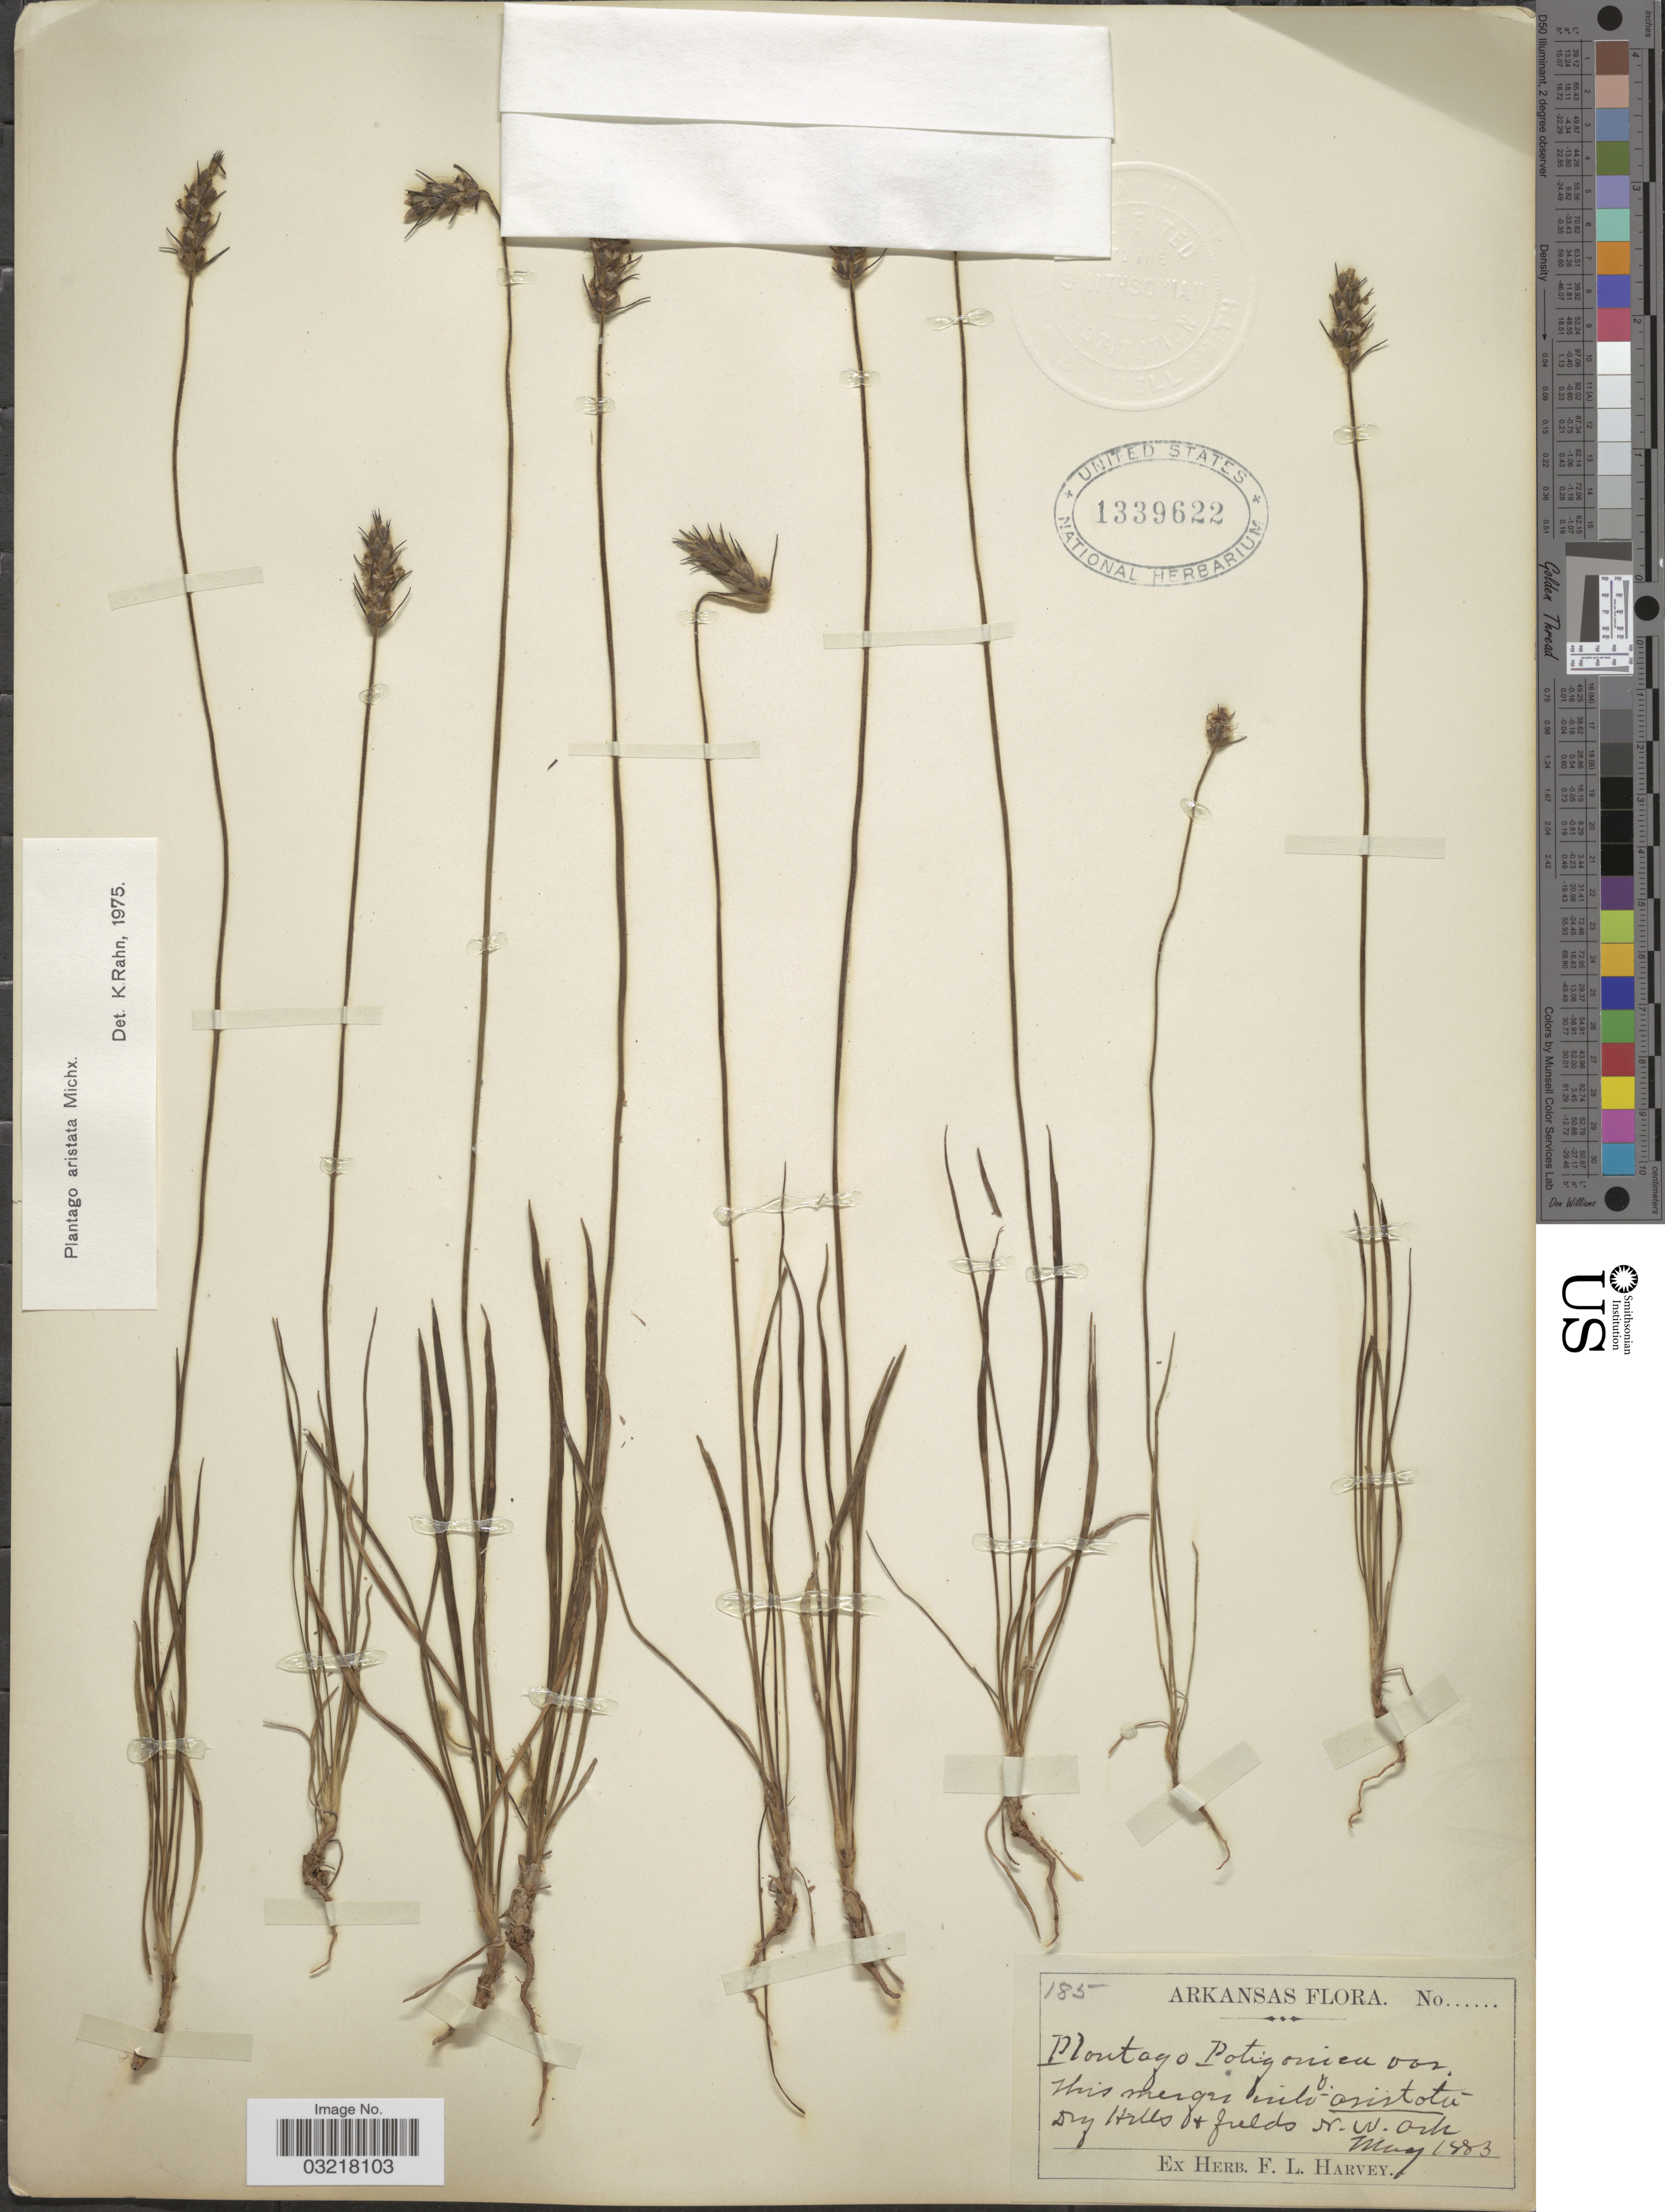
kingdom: Plantae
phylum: Tracheophyta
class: Magnoliopsida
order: Lamiales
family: Plantaginaceae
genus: Plantago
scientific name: Plantago aristata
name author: Michx.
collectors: ex herb. F. L. Harvey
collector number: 185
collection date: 1883-05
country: United States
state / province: Arkansas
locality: Dry hills at fields N.W. Ark.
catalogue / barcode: US 1339622